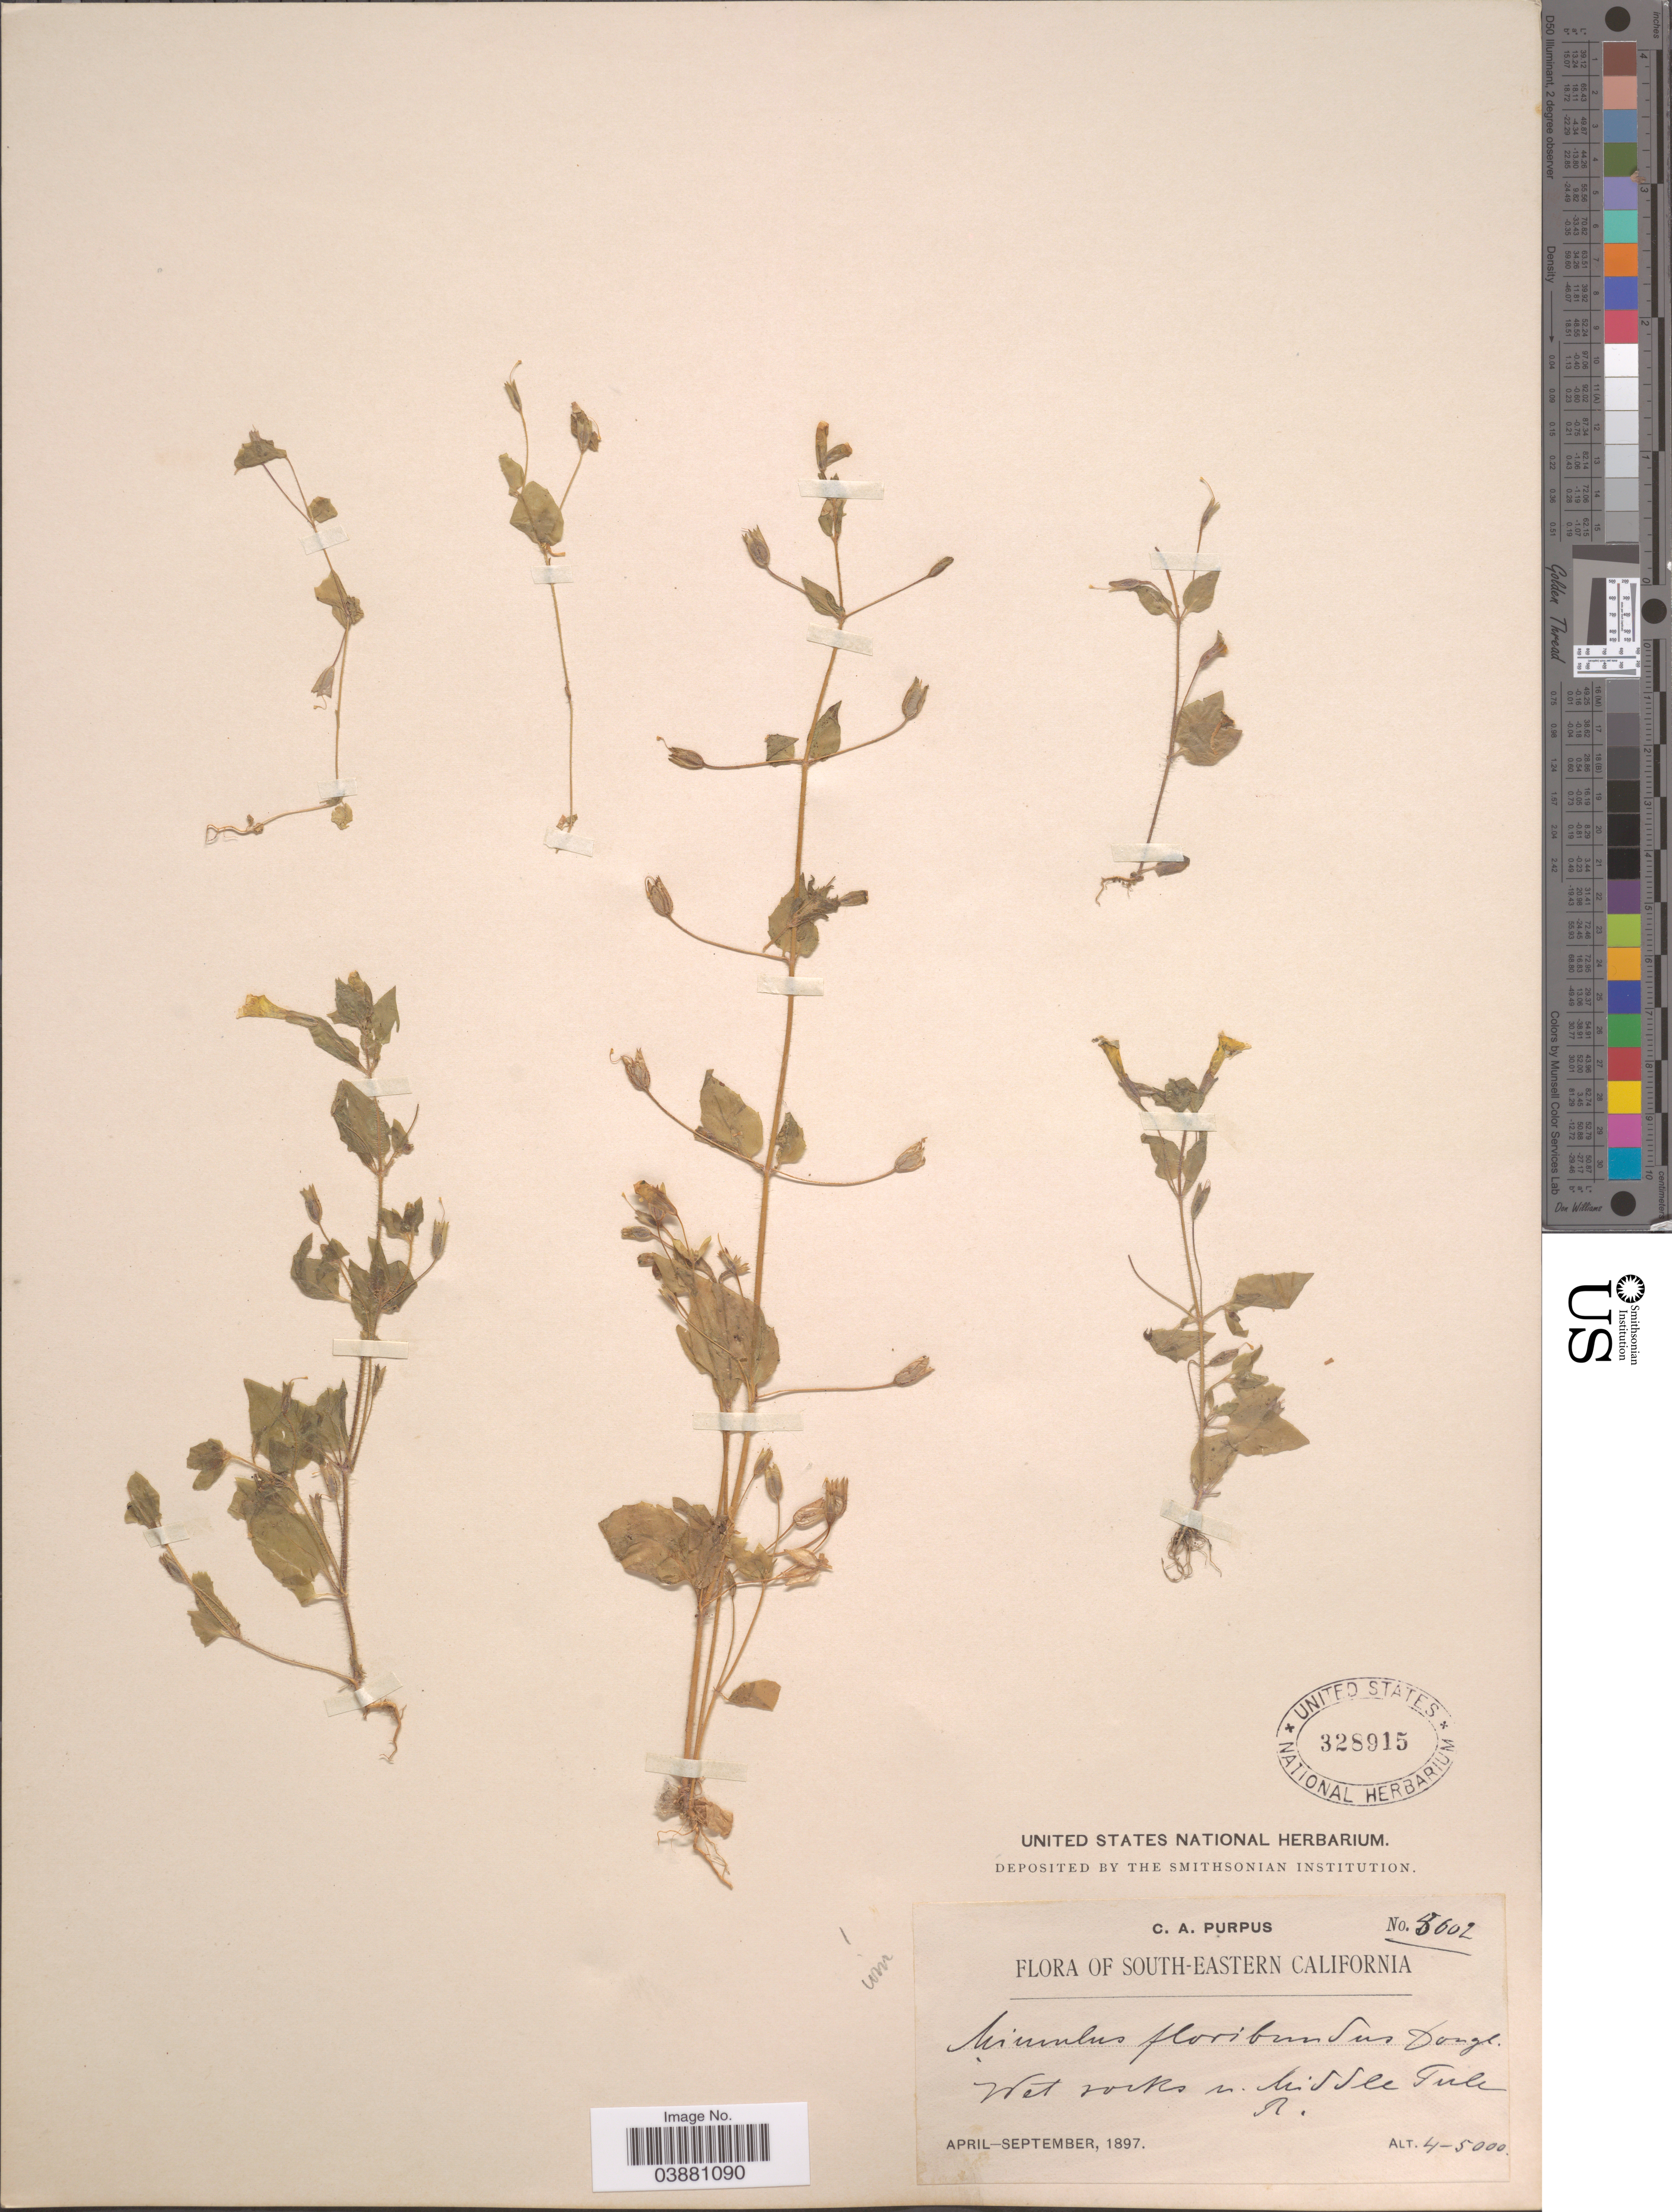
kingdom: Plantae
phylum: Tracheophyta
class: Magnoliopsida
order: Lamiales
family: Phrymaceae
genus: Mimulus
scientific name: Mimulus floribundus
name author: Douglas ex Lindl.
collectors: C. A. Purpus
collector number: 8602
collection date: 1897-04/1897-09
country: United States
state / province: California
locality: South-Eastern California. Middle Tule R.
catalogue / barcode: US 328915